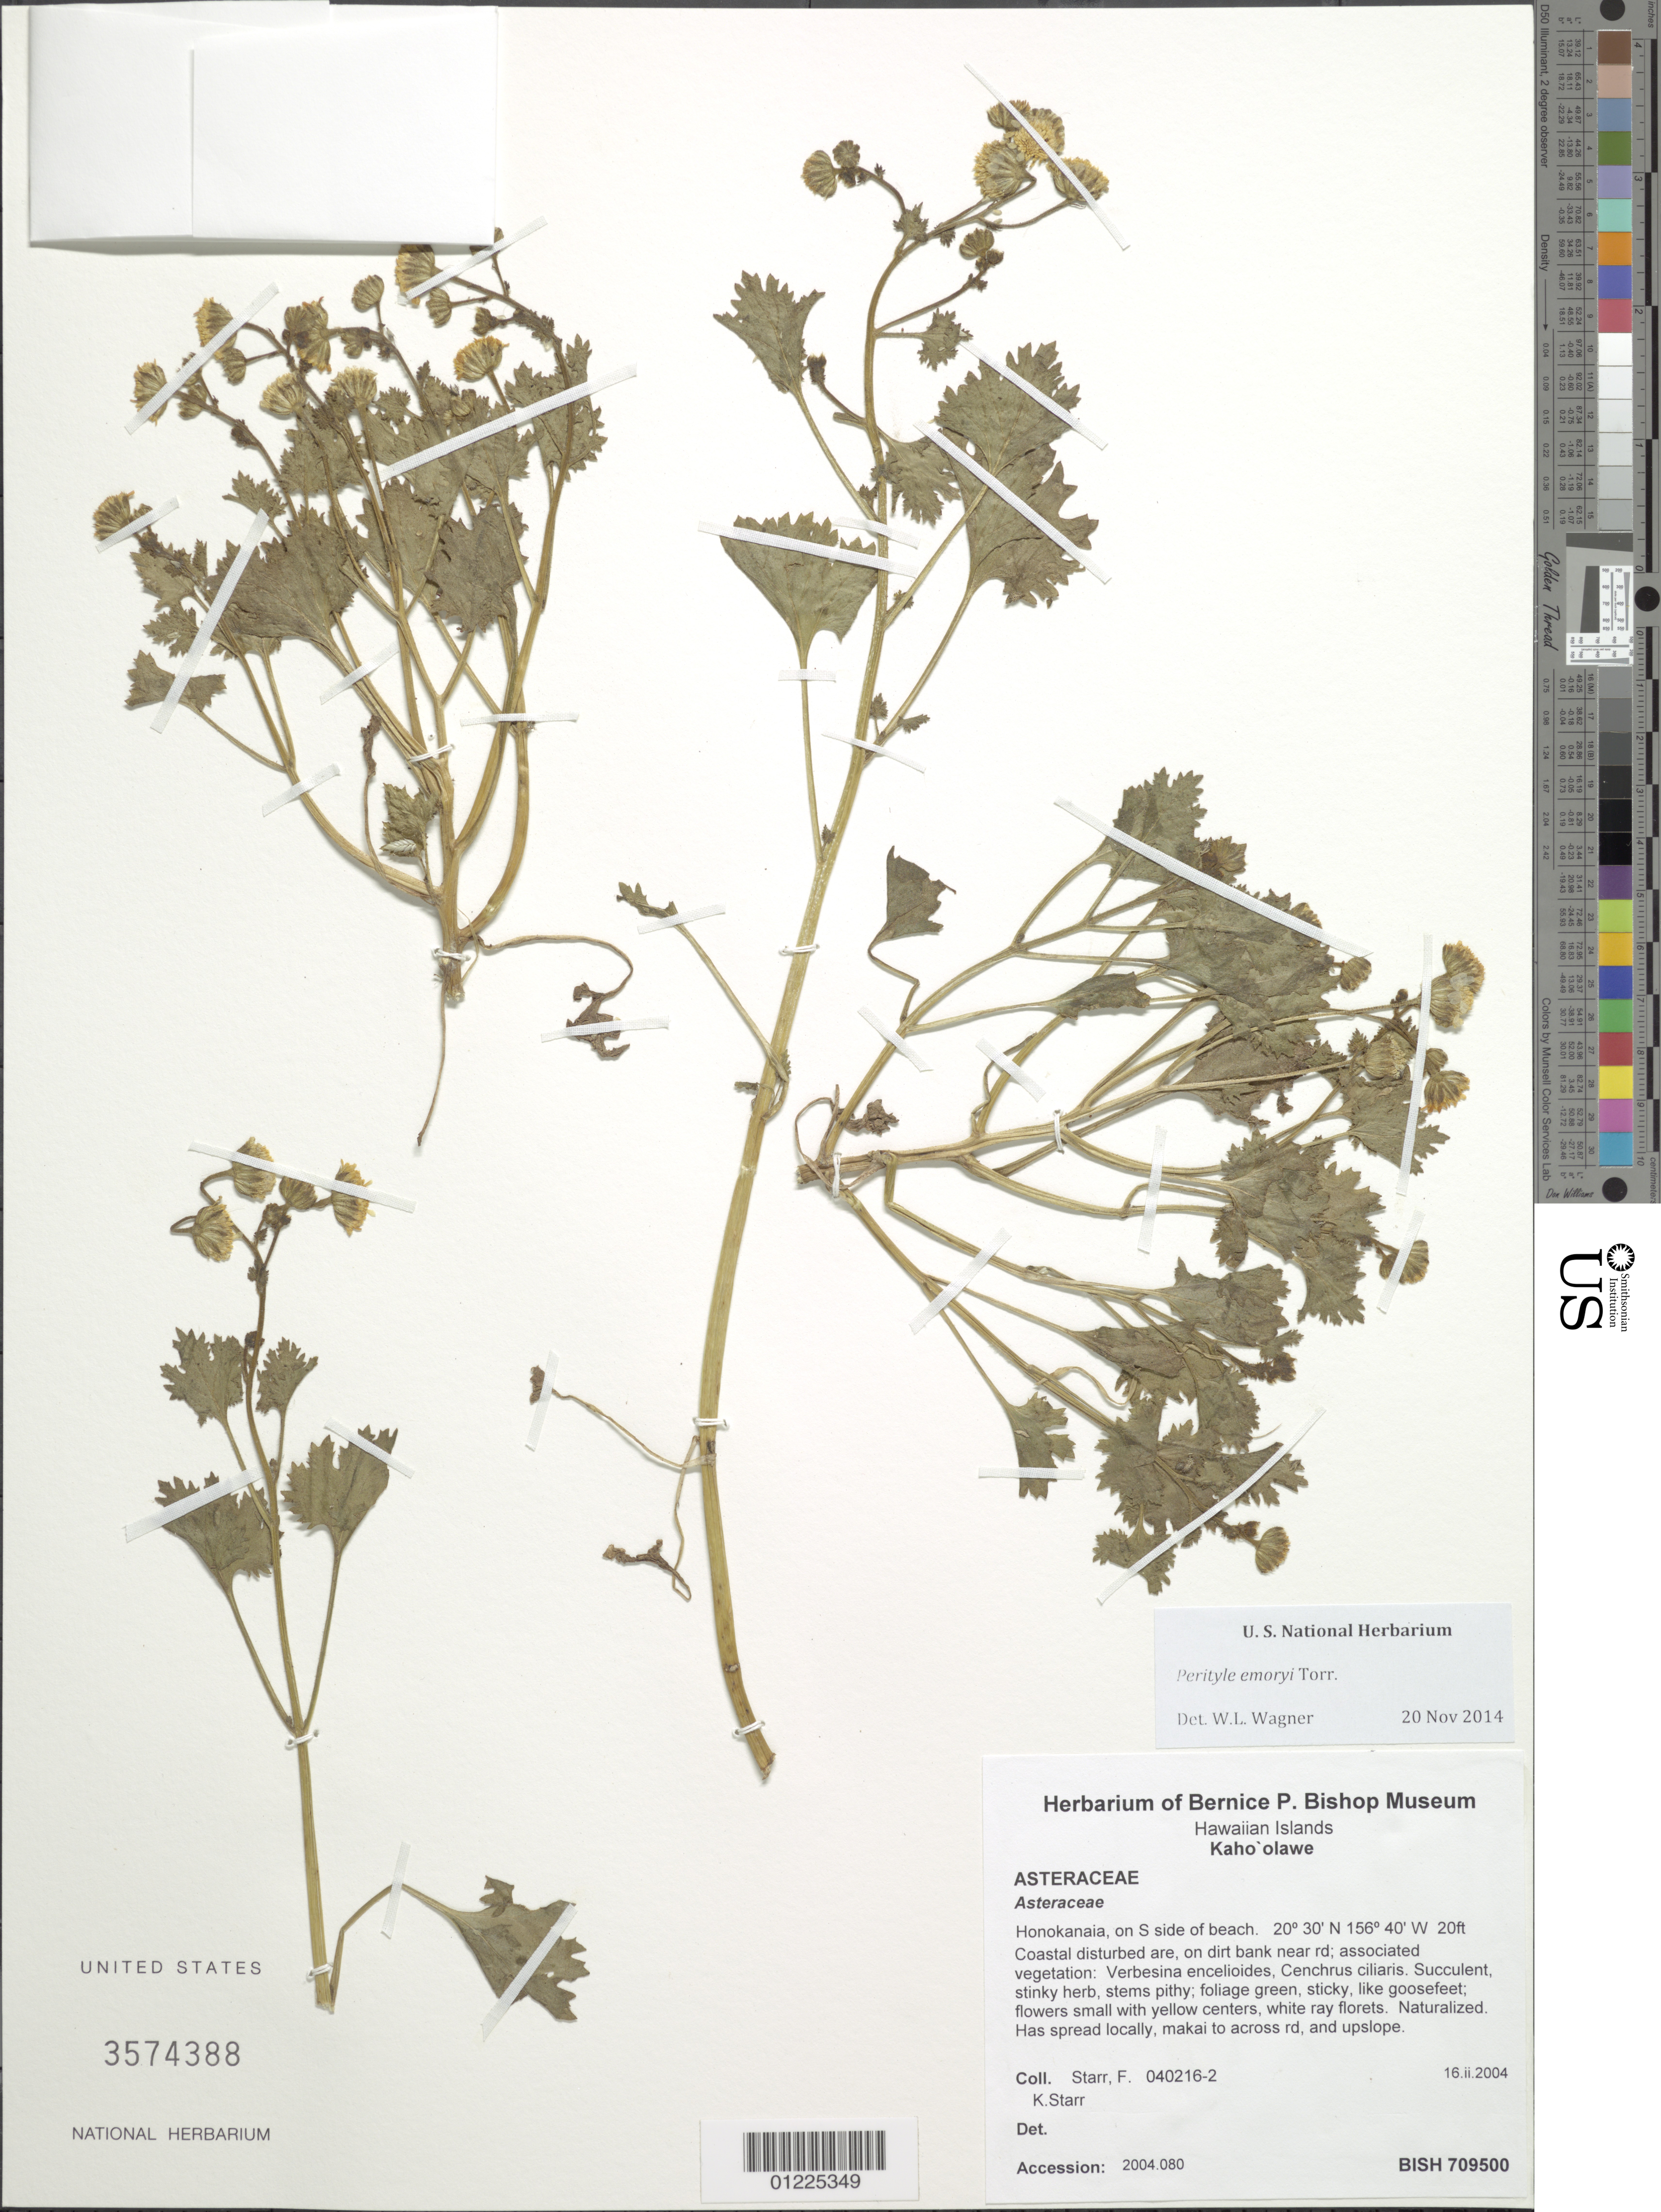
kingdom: Plantae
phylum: Tracheophyta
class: Magnoliopsida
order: Asterales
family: Asteraceae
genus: Perityle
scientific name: Perityle emoryi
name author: Torr.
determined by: Wagner, W. L., (BOT), Smithsonian Institution - National Museum of Natural History (UNITED STATES)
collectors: F. Starr & K. Starr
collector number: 040216-2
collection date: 2004-02-16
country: United States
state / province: Hawaii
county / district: Maui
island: Kaho'olawe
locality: Honokanaia, on S side of beach.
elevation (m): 6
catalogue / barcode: US 3574388